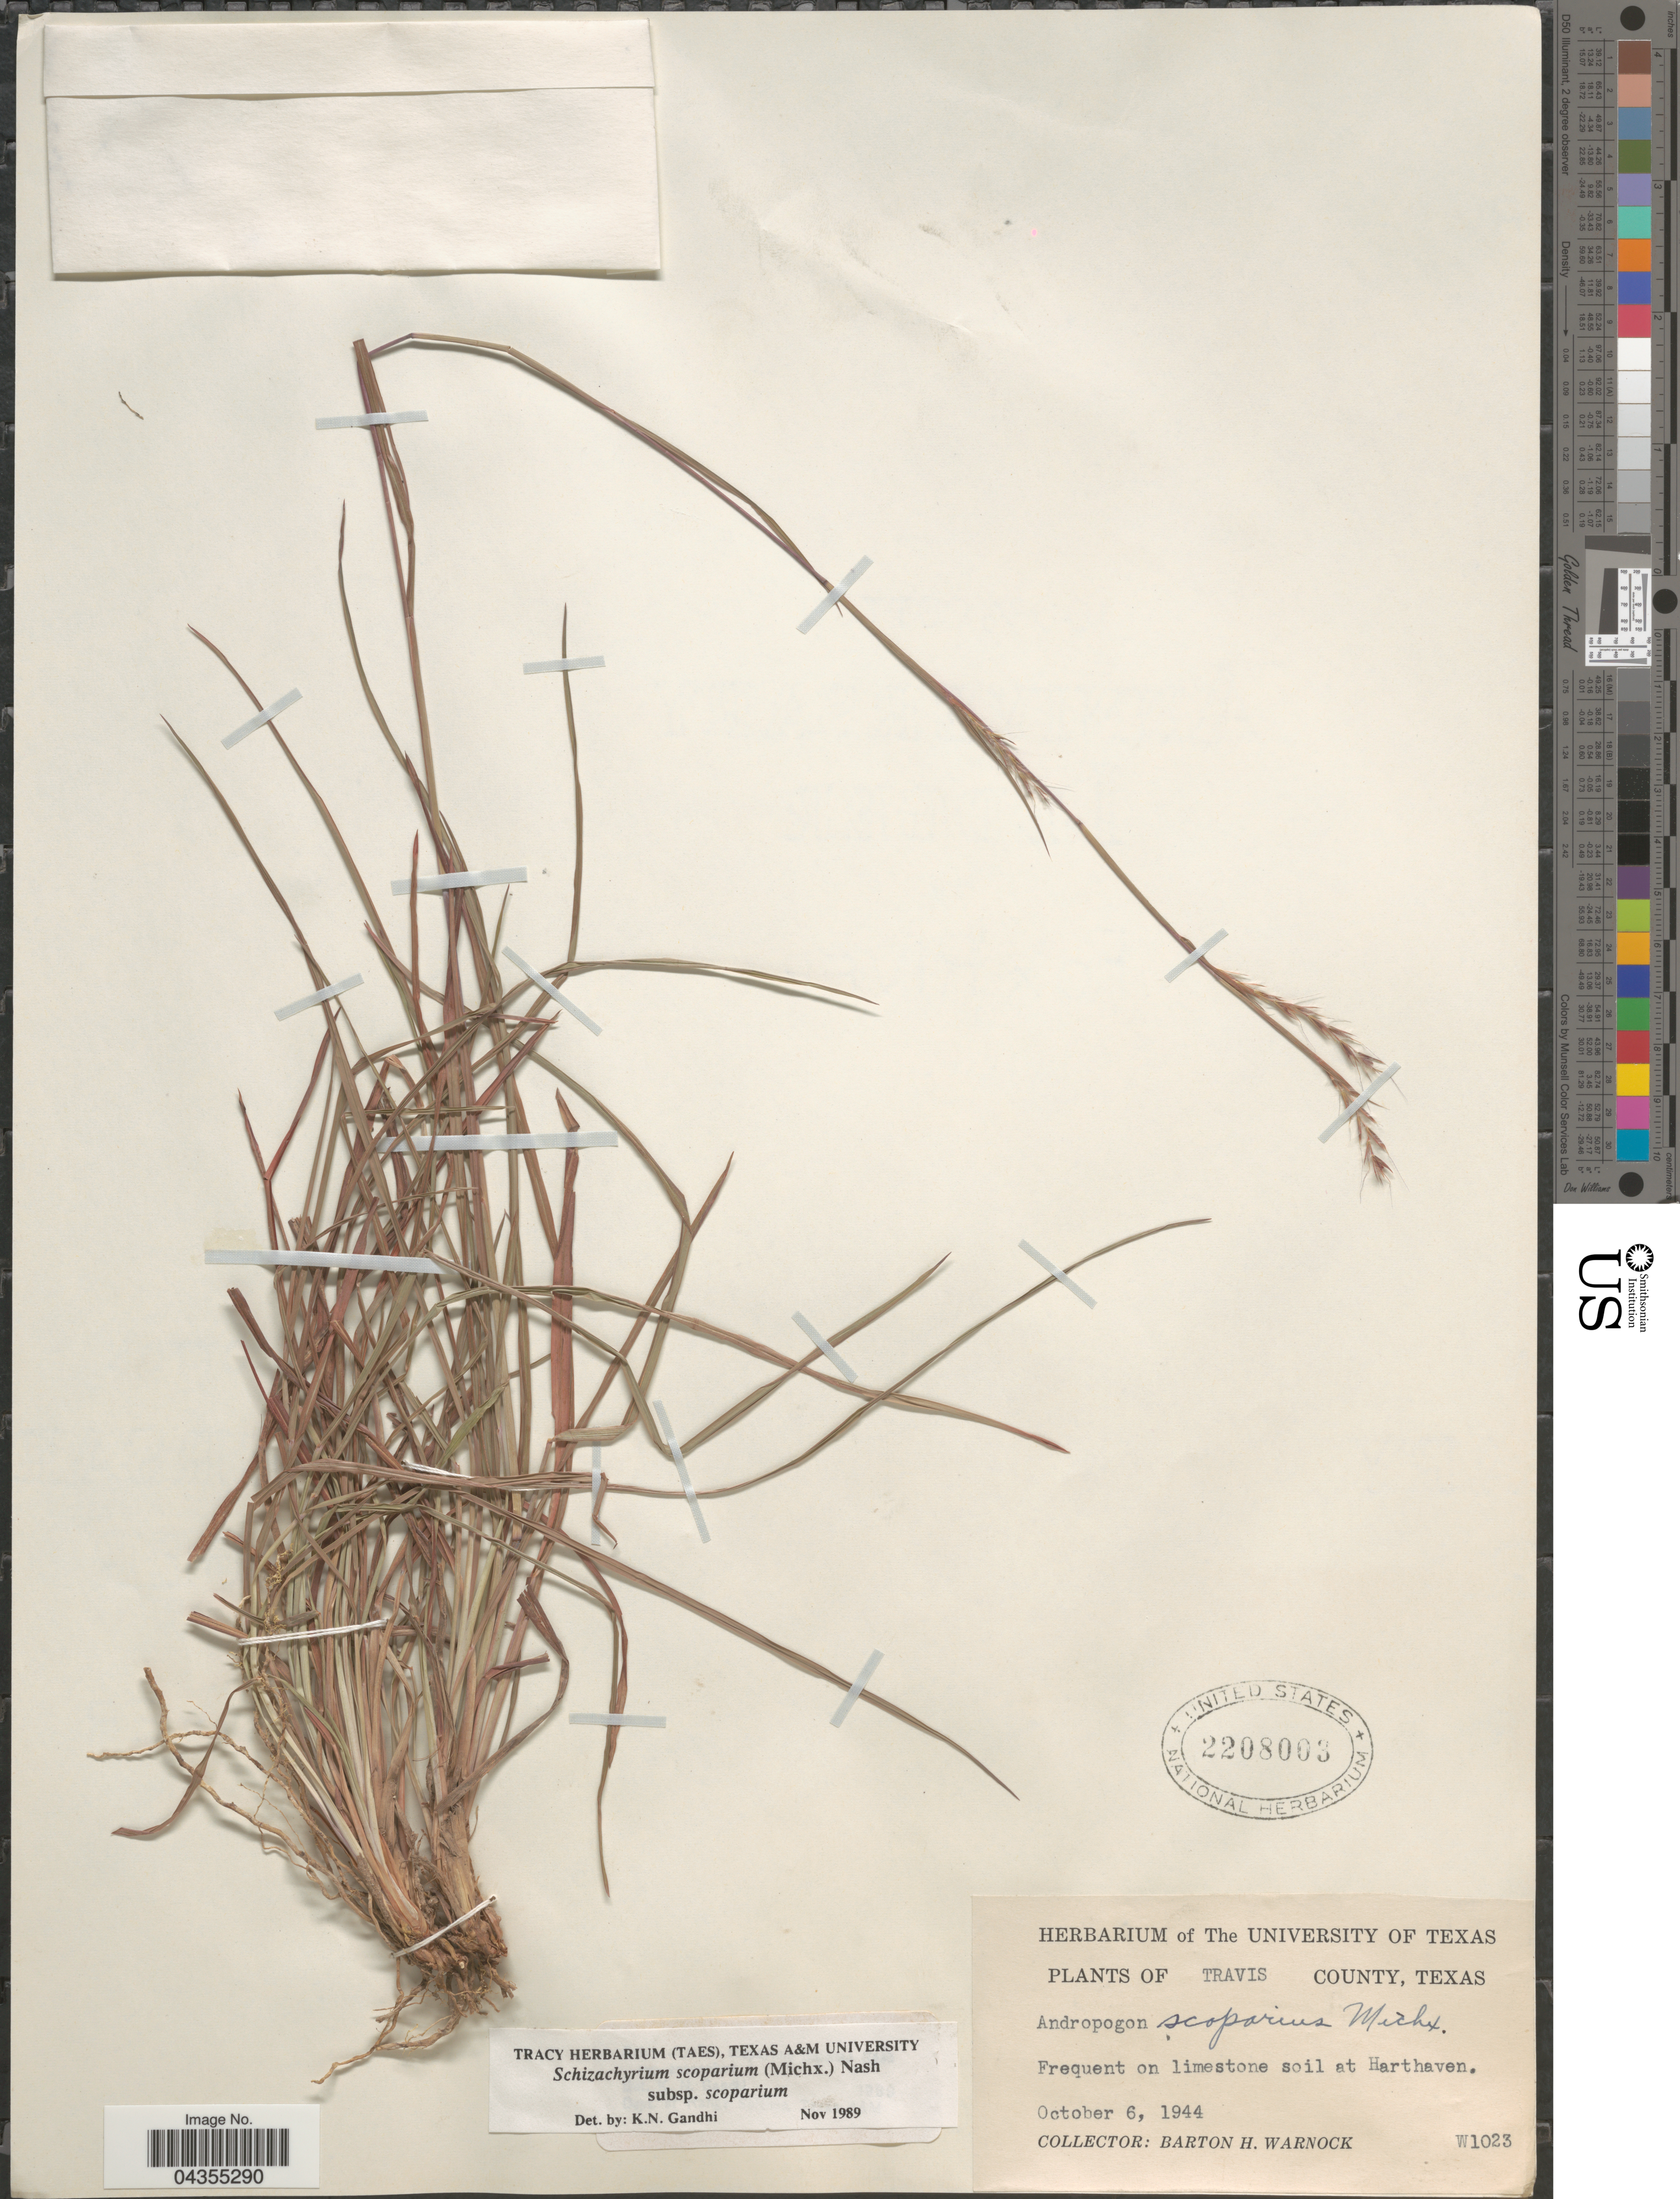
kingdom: Plantae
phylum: Tracheophyta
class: Liliopsida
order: Poales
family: Poaceae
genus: Schizachyrium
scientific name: Schizachyrium scoparium var. scoparium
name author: (Michx.) Nash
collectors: B. H. Warnock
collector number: W1023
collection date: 1944-10-06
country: United States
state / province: Texas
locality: Travis County. On limestone soil in Harthaven.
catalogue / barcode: US 2208003